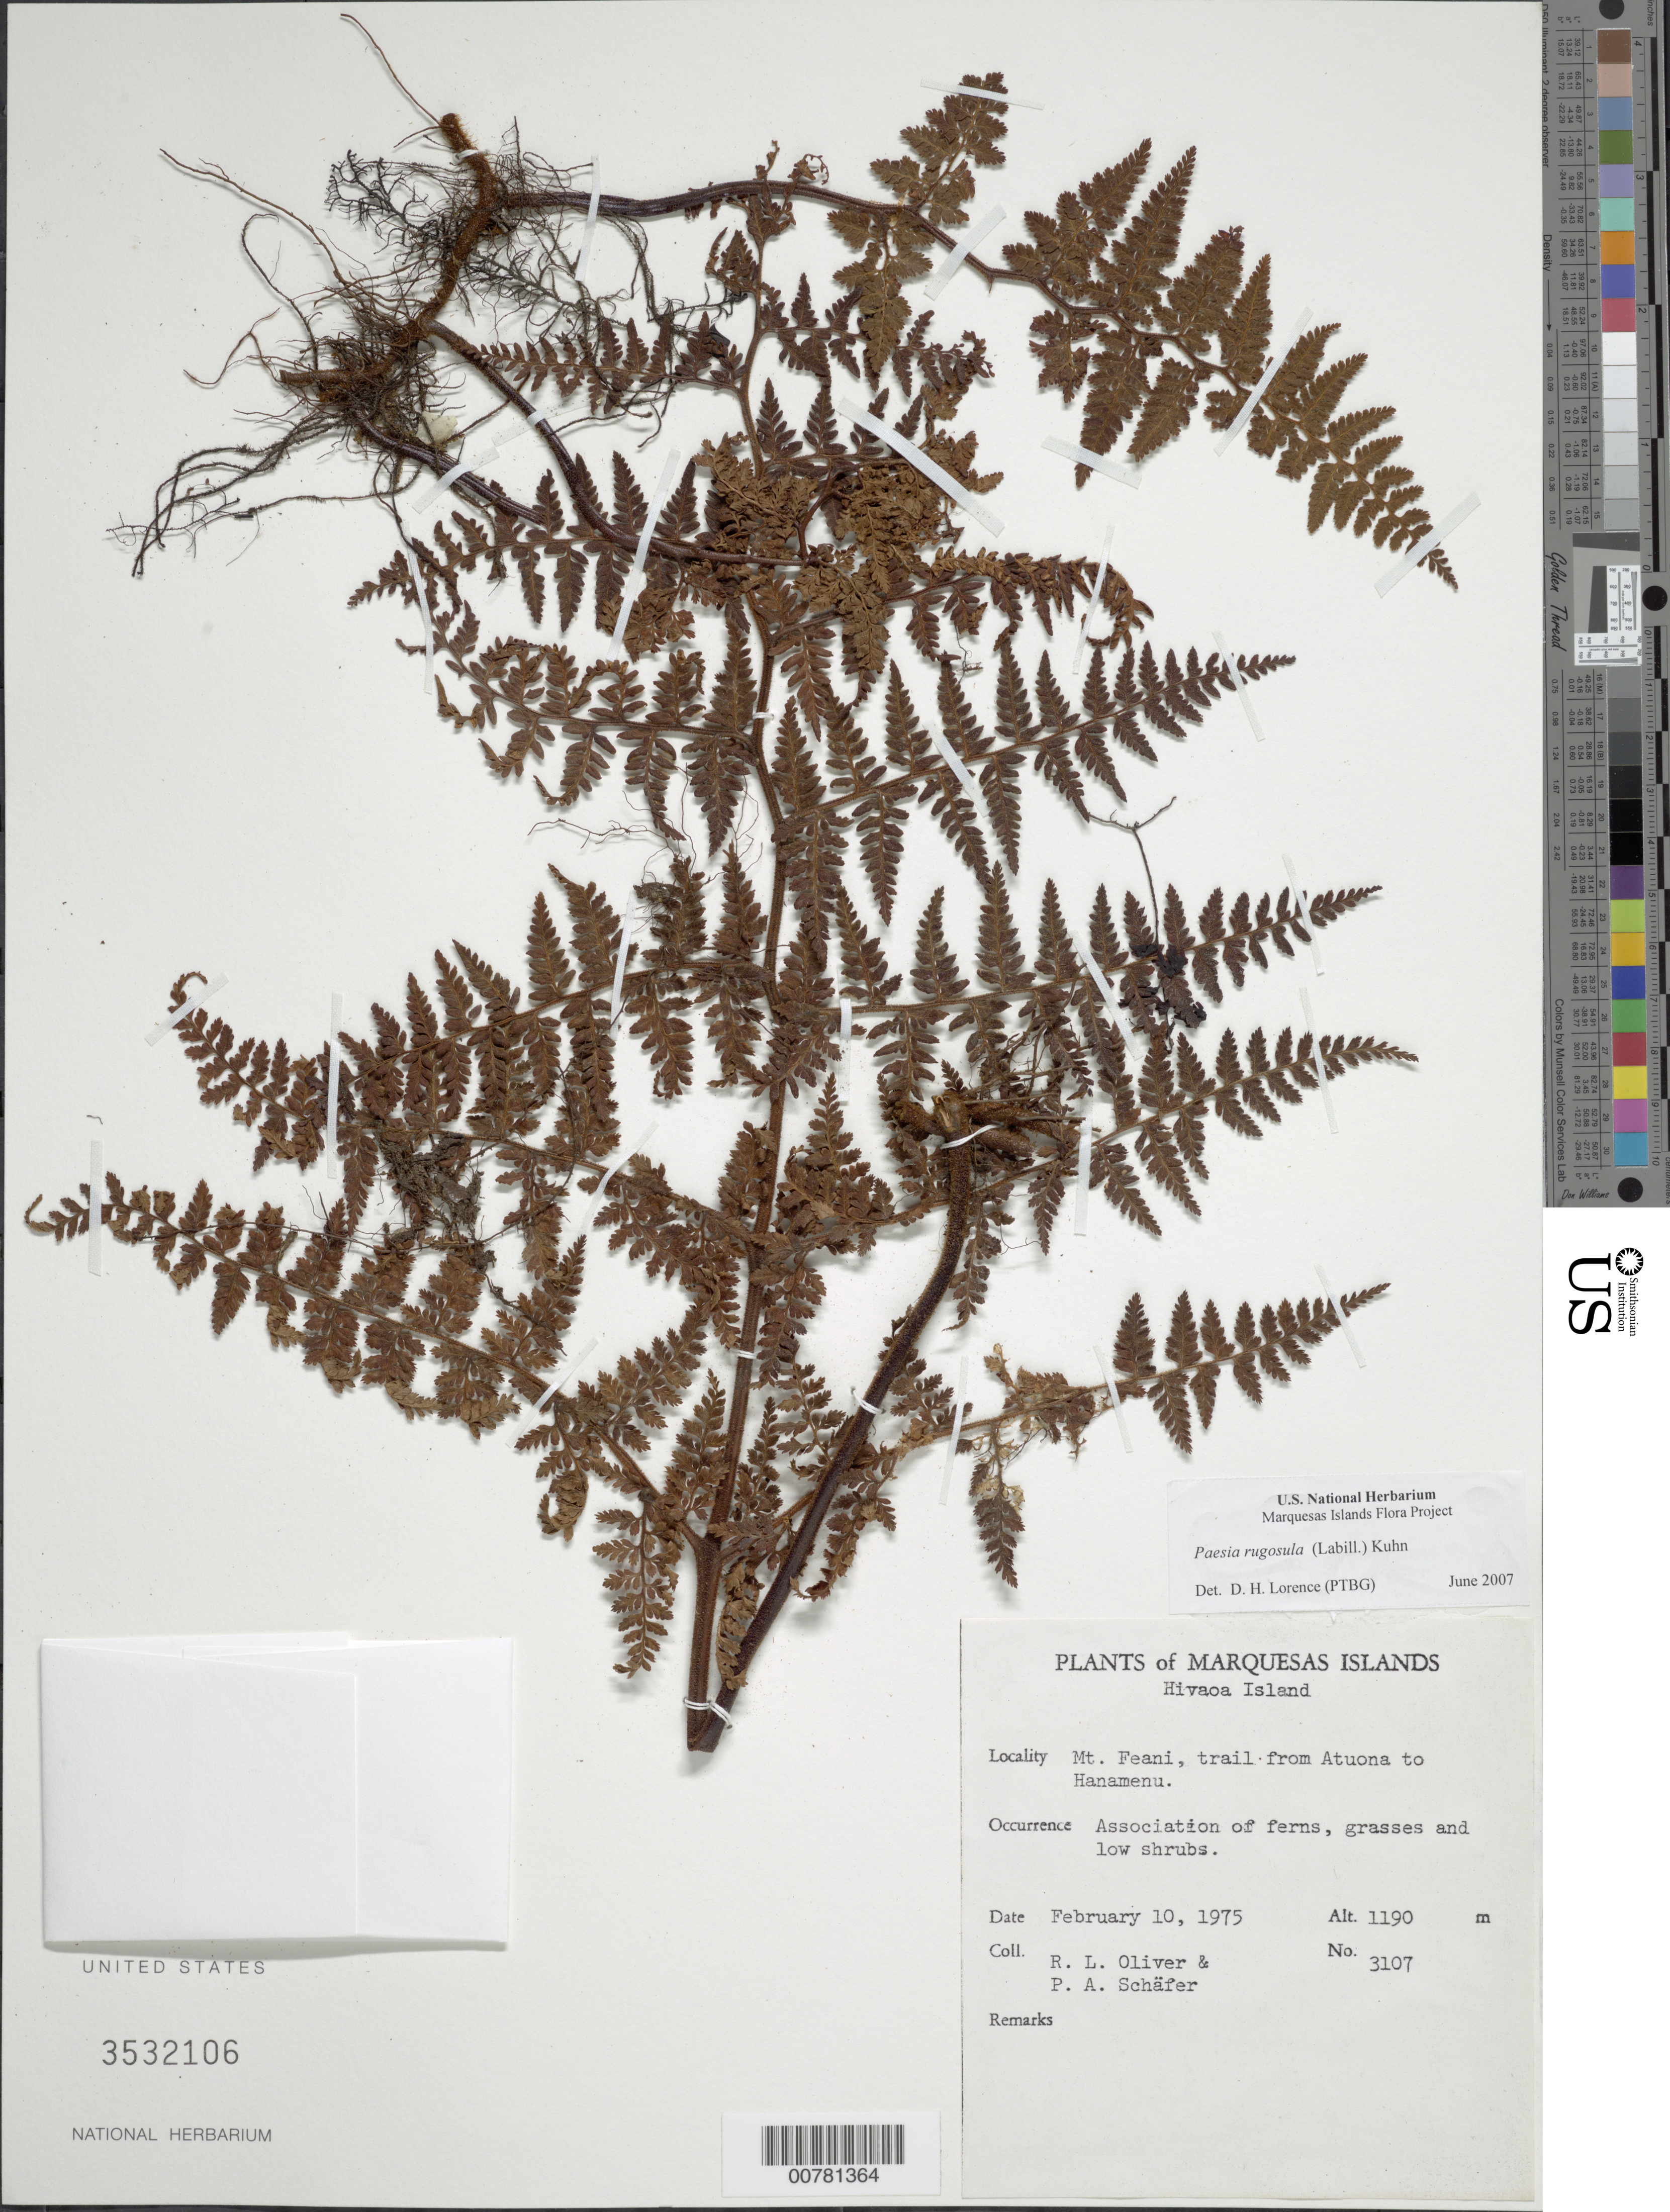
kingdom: Plantae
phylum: Tracheophyta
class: Polypodiopsida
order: Polypodiales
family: Dennstaedtiaceae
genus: Paesia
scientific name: Paesia rugulosa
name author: (Labill.) Kuhn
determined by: Lorence, David H., (PTBG), National Tropical Botanical Garden (UNITED STATES)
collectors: R. L. Oliver & P. A. Schäfer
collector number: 3107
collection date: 1975-02-10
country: French Polynesia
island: Hiva Oa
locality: Mt. Feani, trail from Atuona to Hanamenu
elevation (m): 1190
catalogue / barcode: US 3532106